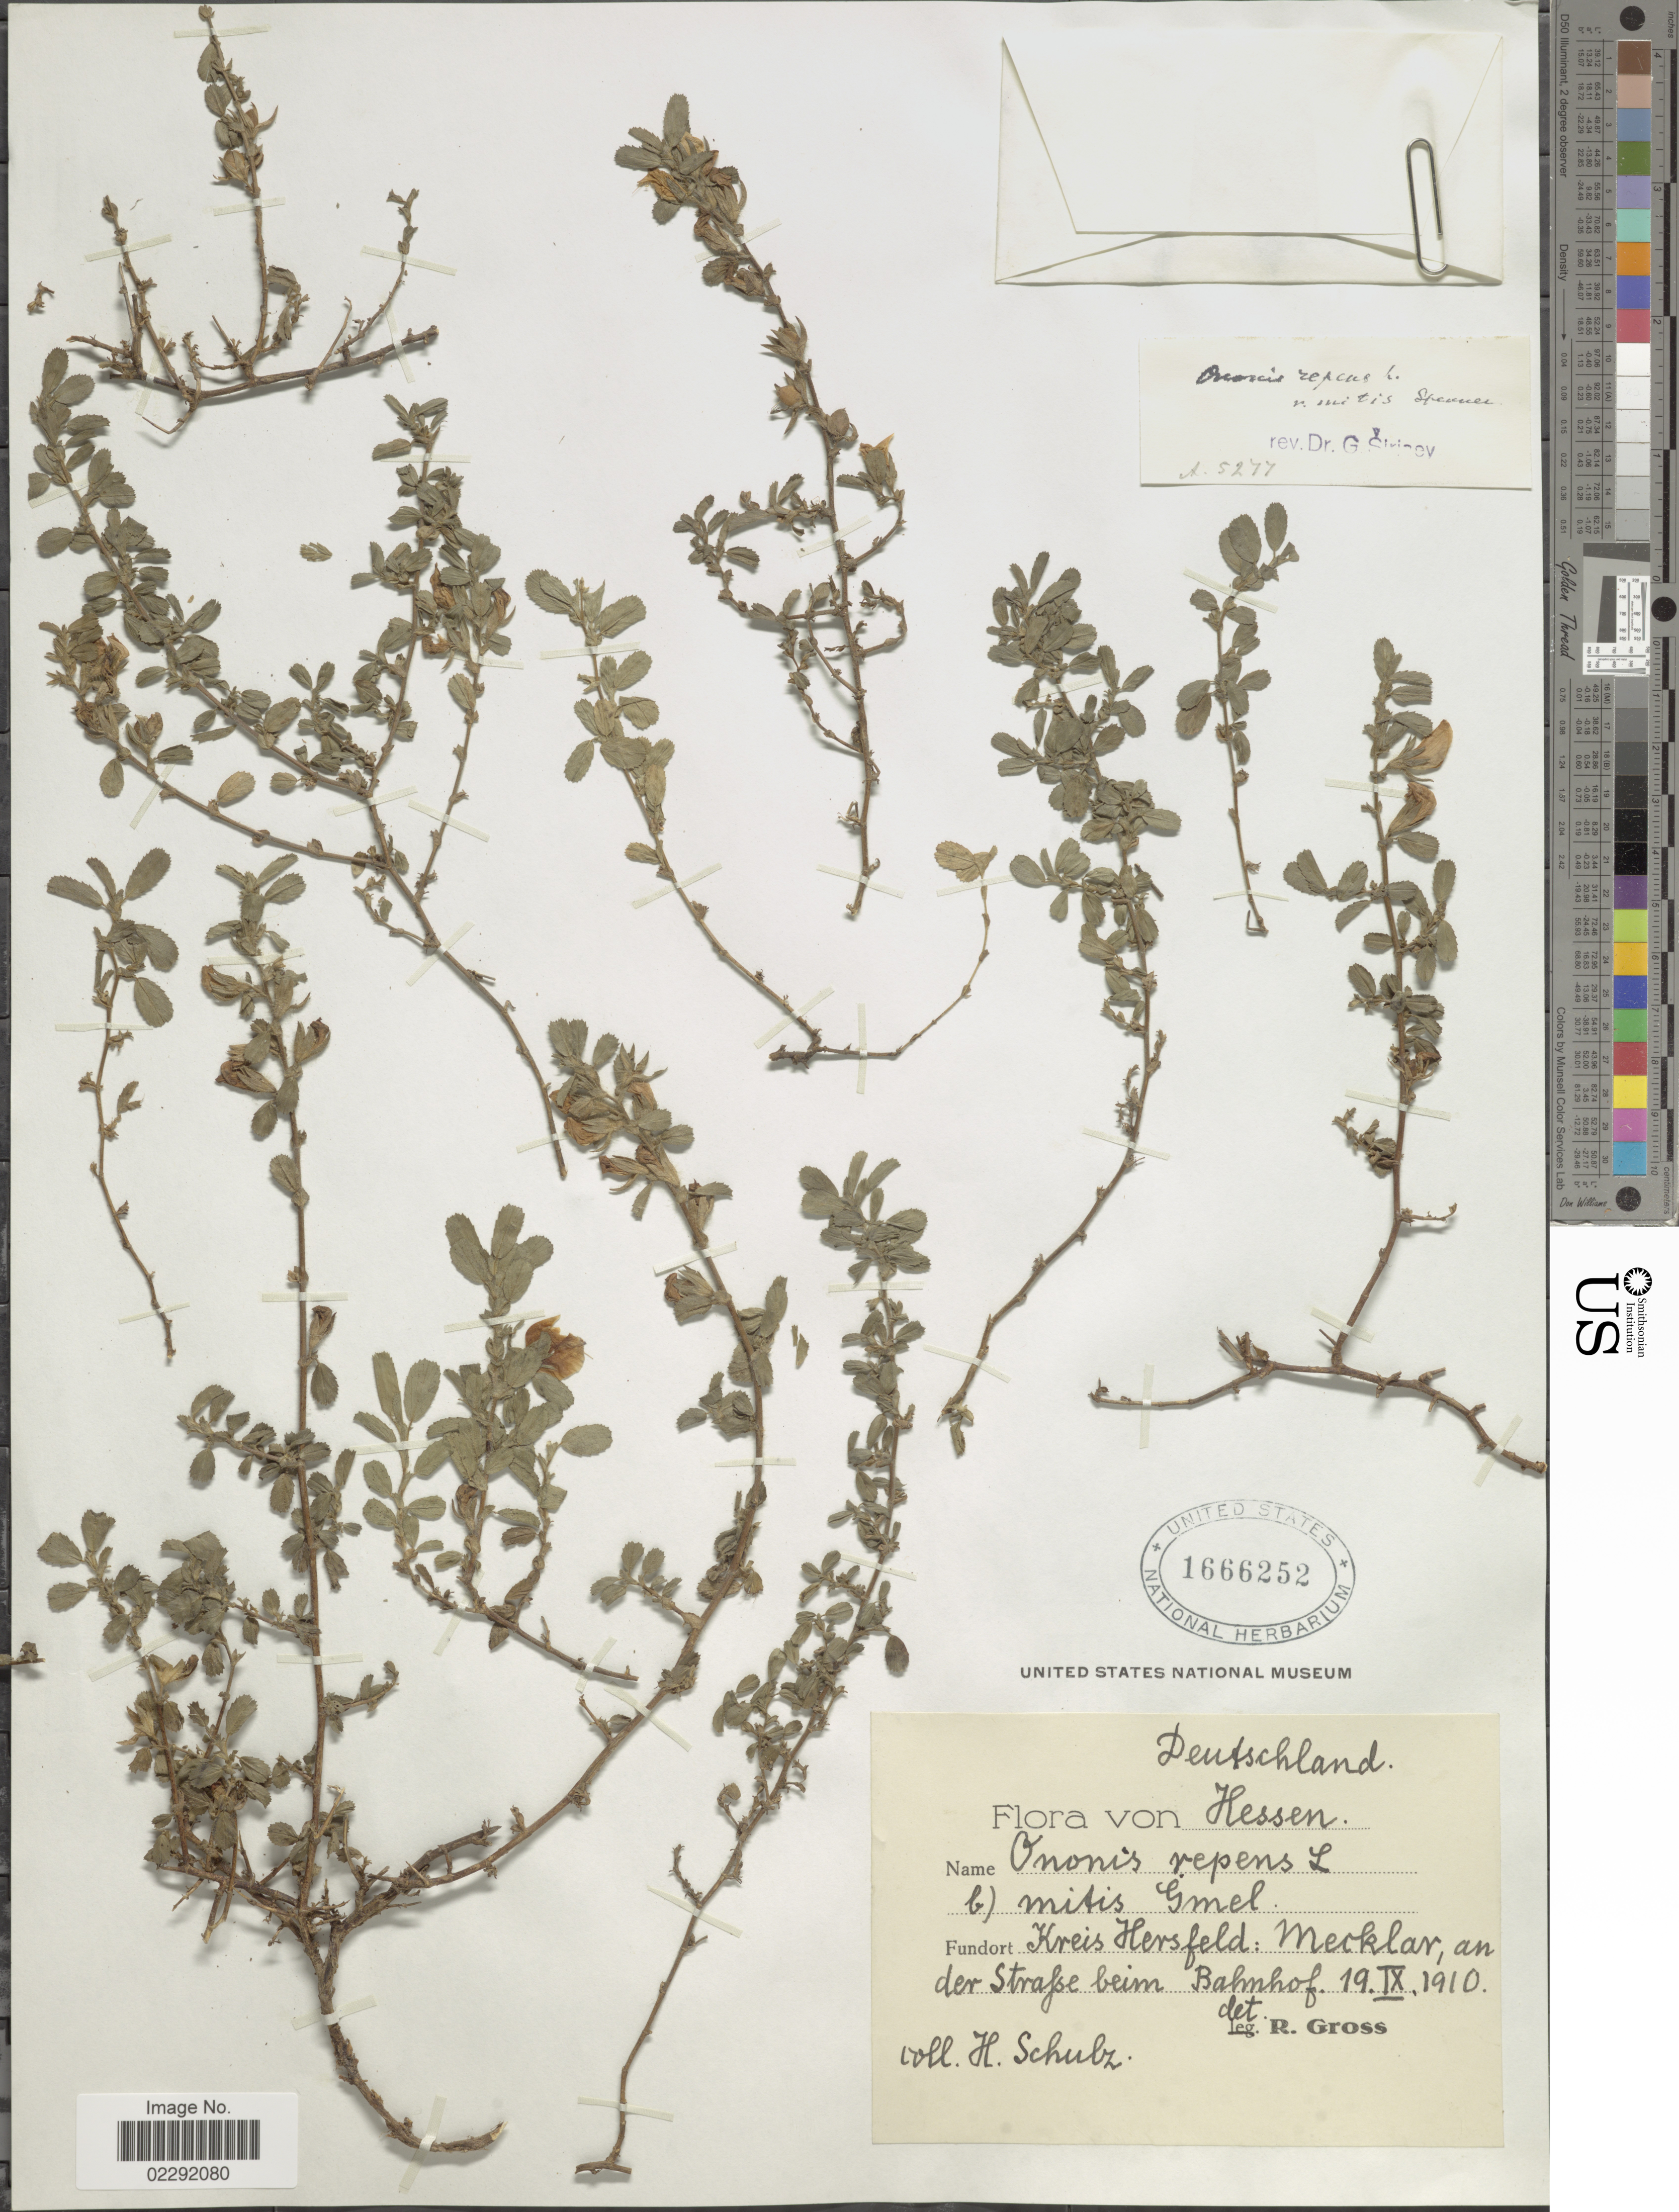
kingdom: Plantae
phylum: Tracheophyta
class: Magnoliopsida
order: Fabales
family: Fabaceae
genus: Ononis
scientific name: Ononis repens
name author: L.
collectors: H. Schulz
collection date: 1910-09-19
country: Germany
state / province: Hesse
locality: Fundort Kreis Hersfeld: Merklar, an der Strape beim Bahnhof.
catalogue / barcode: US 1666252